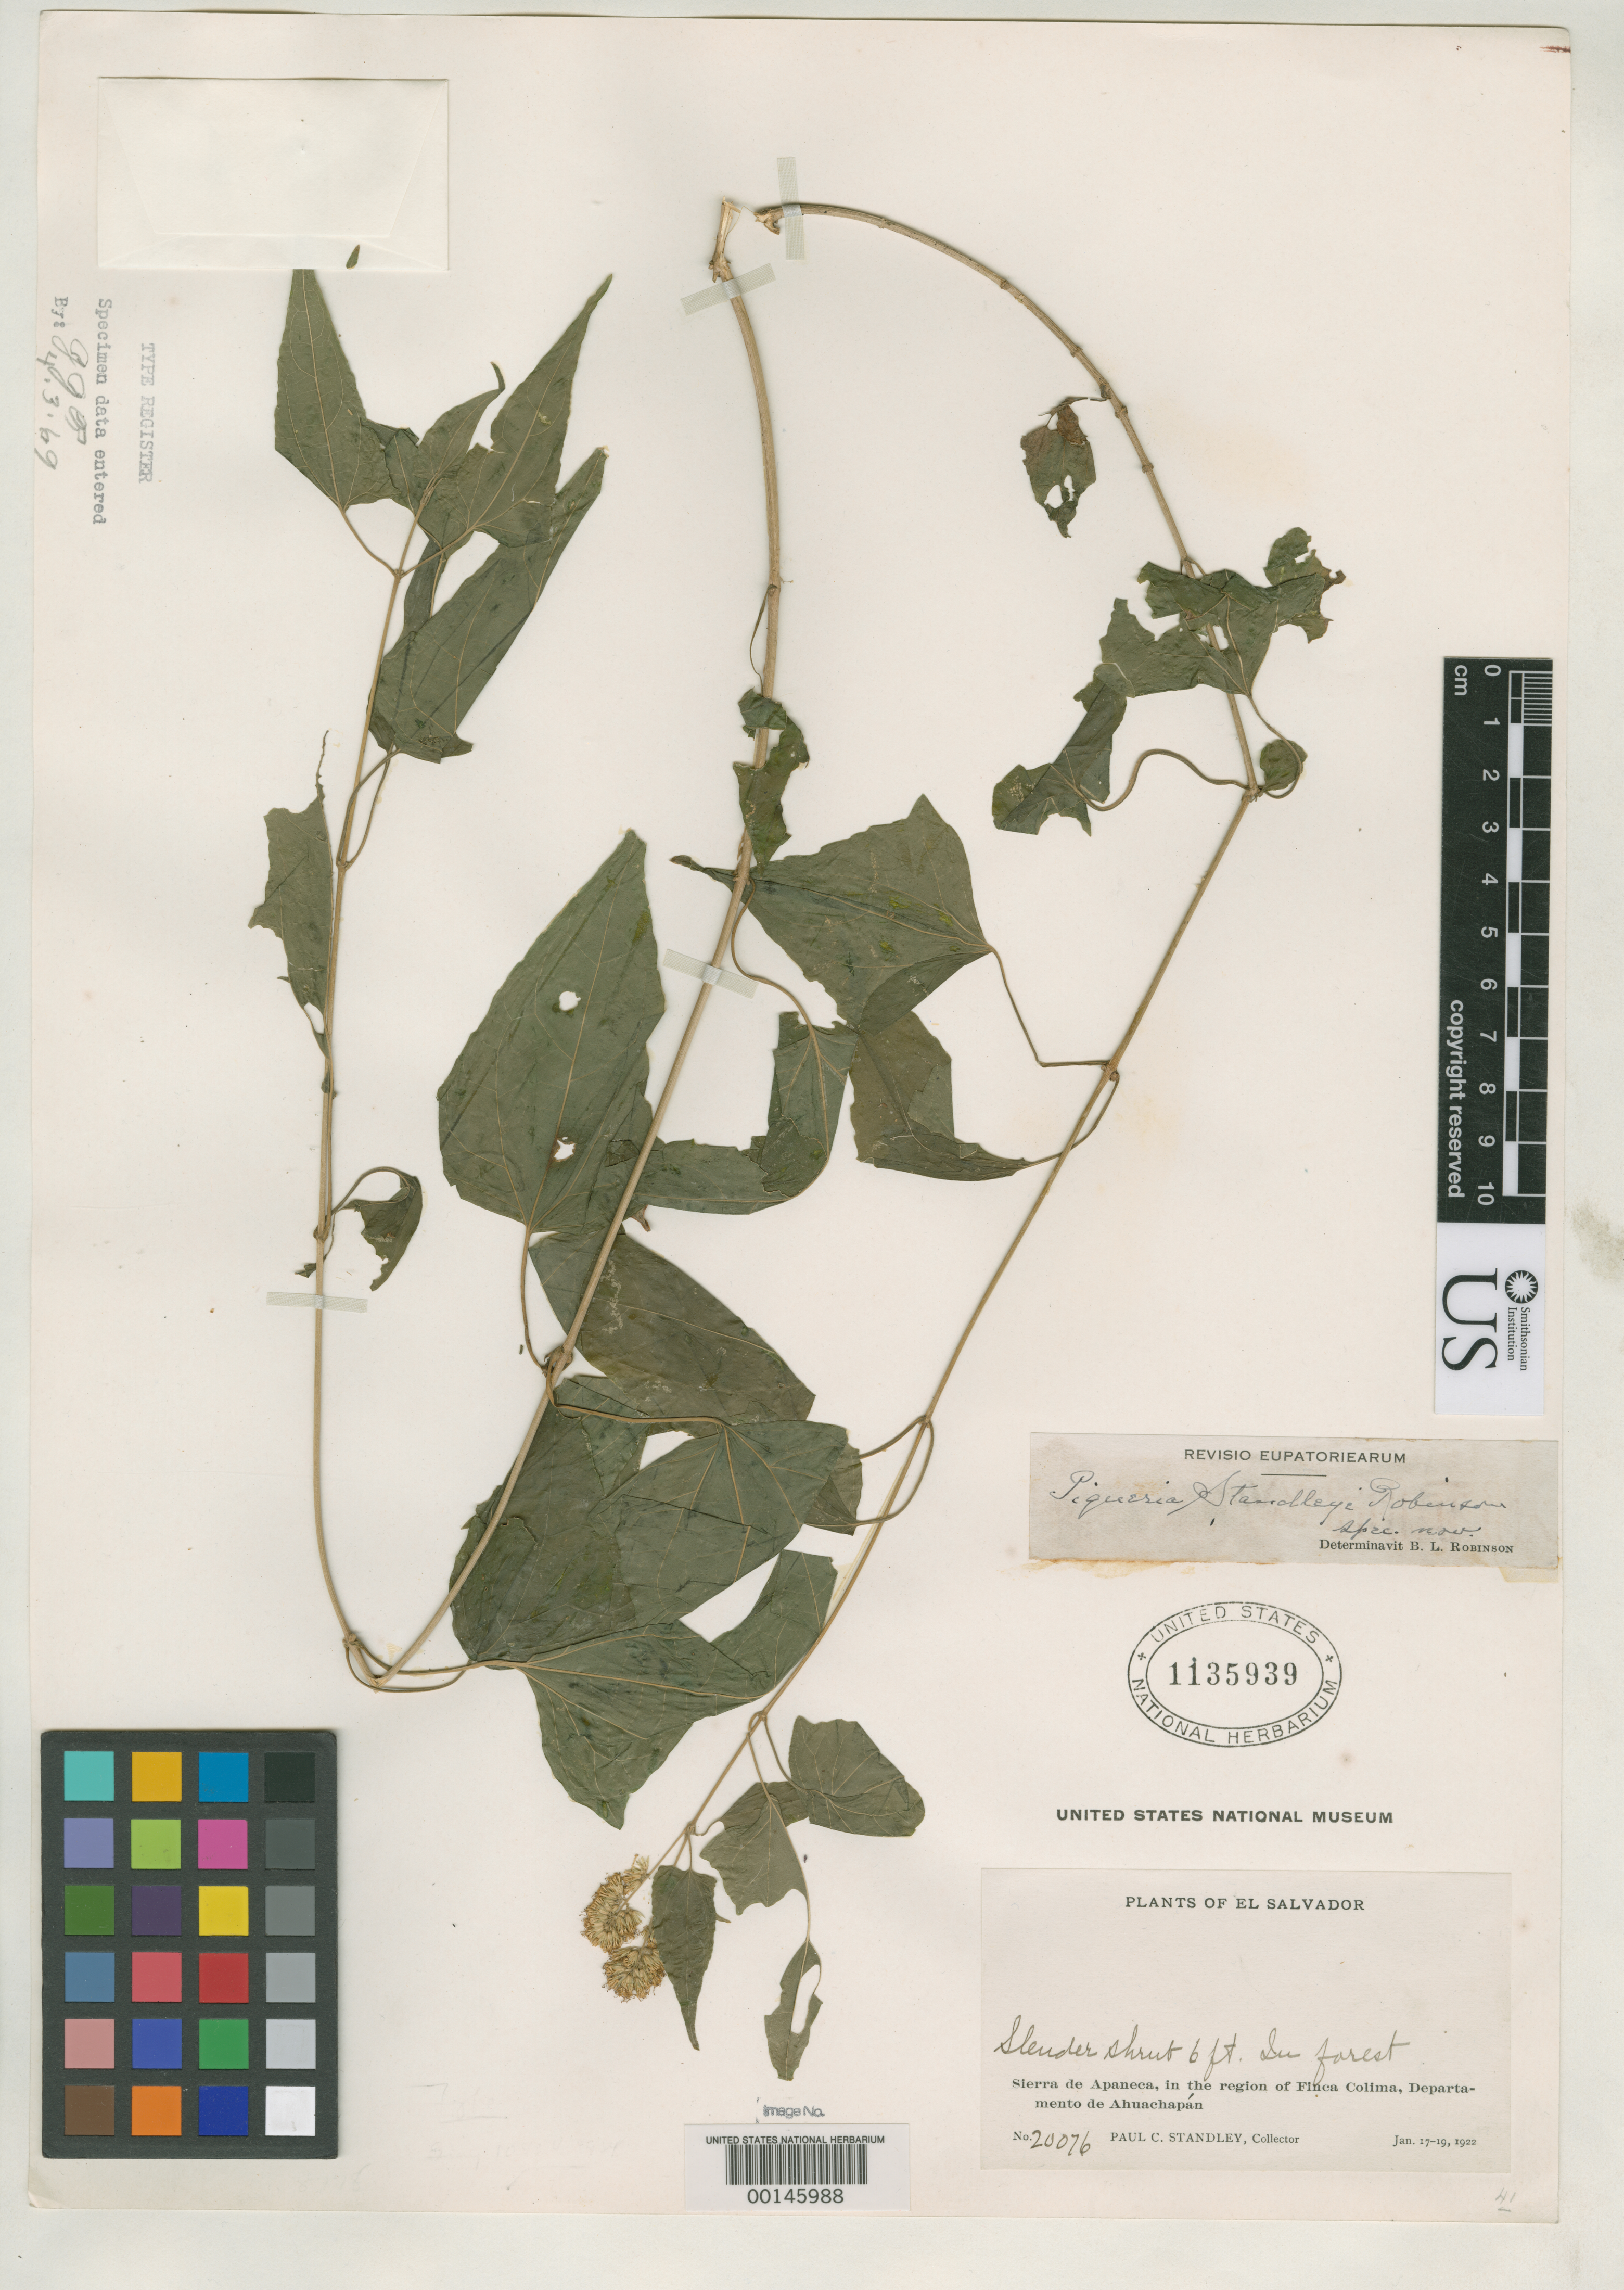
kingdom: Plantae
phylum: Tracheophyta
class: Magnoliopsida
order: Asterales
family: Asteraceae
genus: Piqueria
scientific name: Piqueria standleyi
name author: B.L. Rob.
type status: Holotype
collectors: P. C. Standley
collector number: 20076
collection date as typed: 17 Jan 1922 to 19 Jan 1922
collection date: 1922-01-17/1922-01-19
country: El Salvador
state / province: Ahuachapán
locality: Finca Colima region, Sierra de Apaneca.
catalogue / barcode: US 1135939